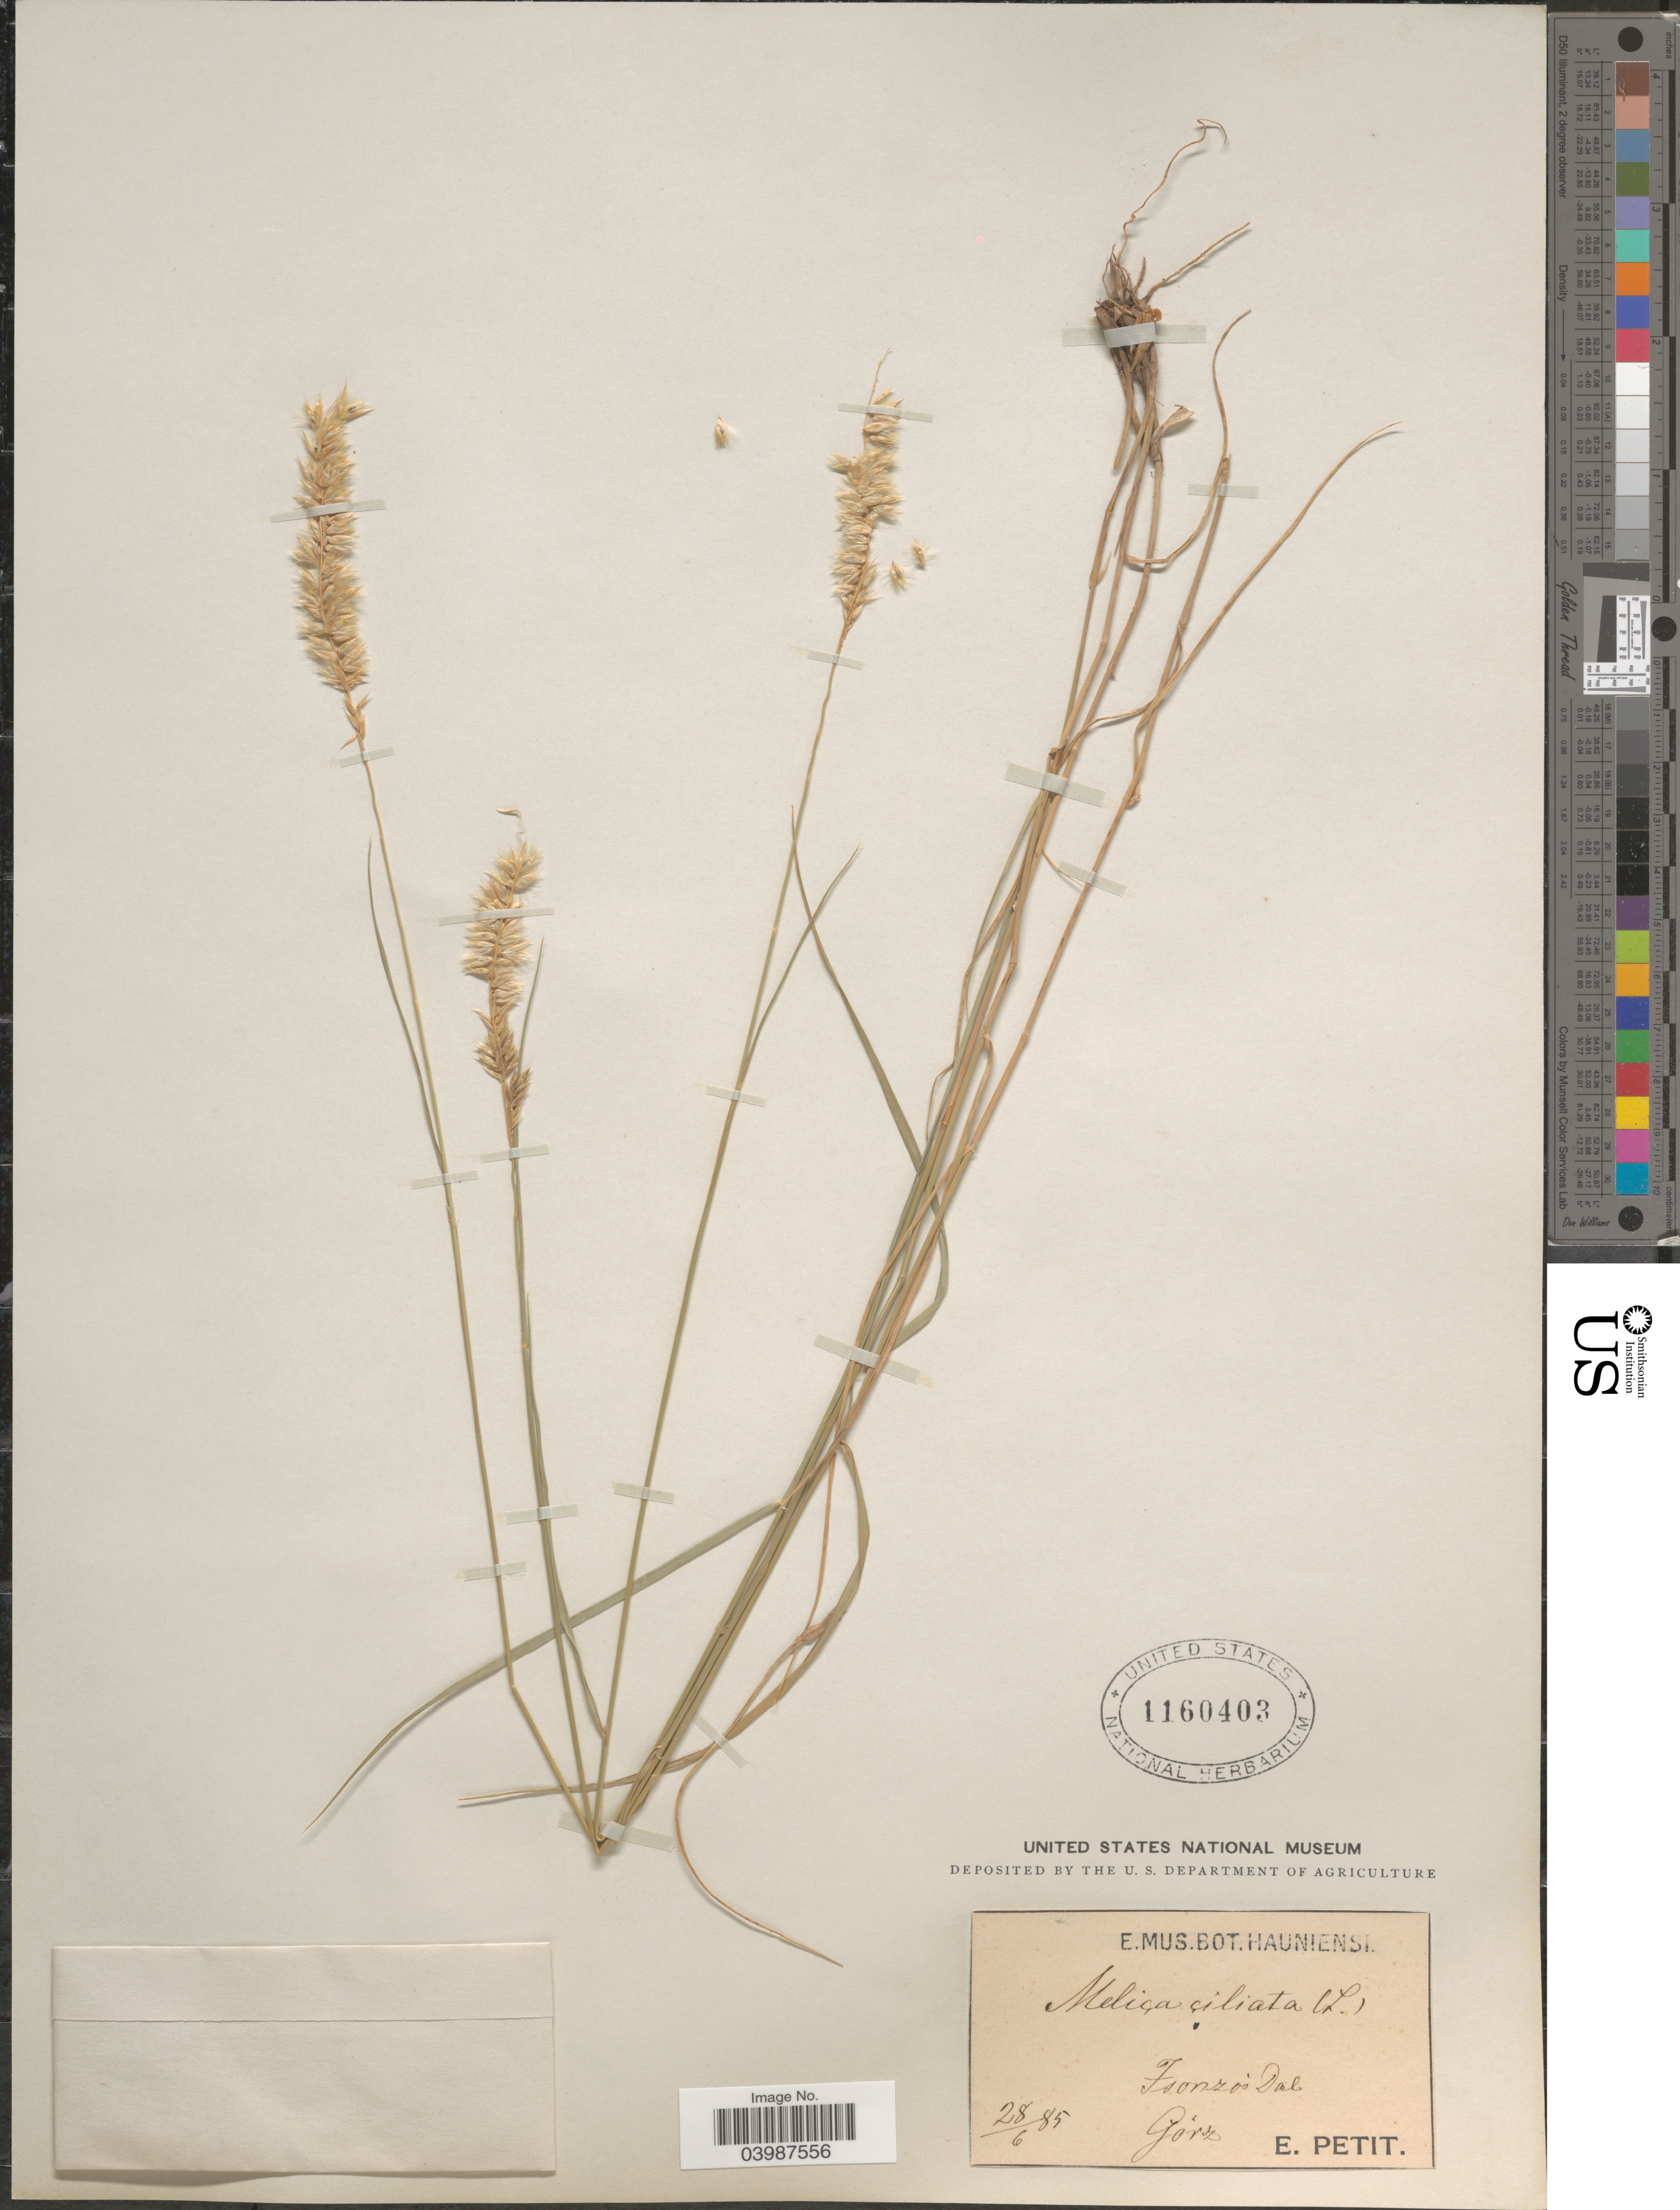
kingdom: Plantae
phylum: Tracheophyta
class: Liliopsida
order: Poales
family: Poaceae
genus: Melica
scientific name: Melica ciliata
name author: L.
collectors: E. Petit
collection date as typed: Transcribed d/m/y: 28/6/85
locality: Fsonzo' Dal. Górz.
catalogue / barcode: US 1160403